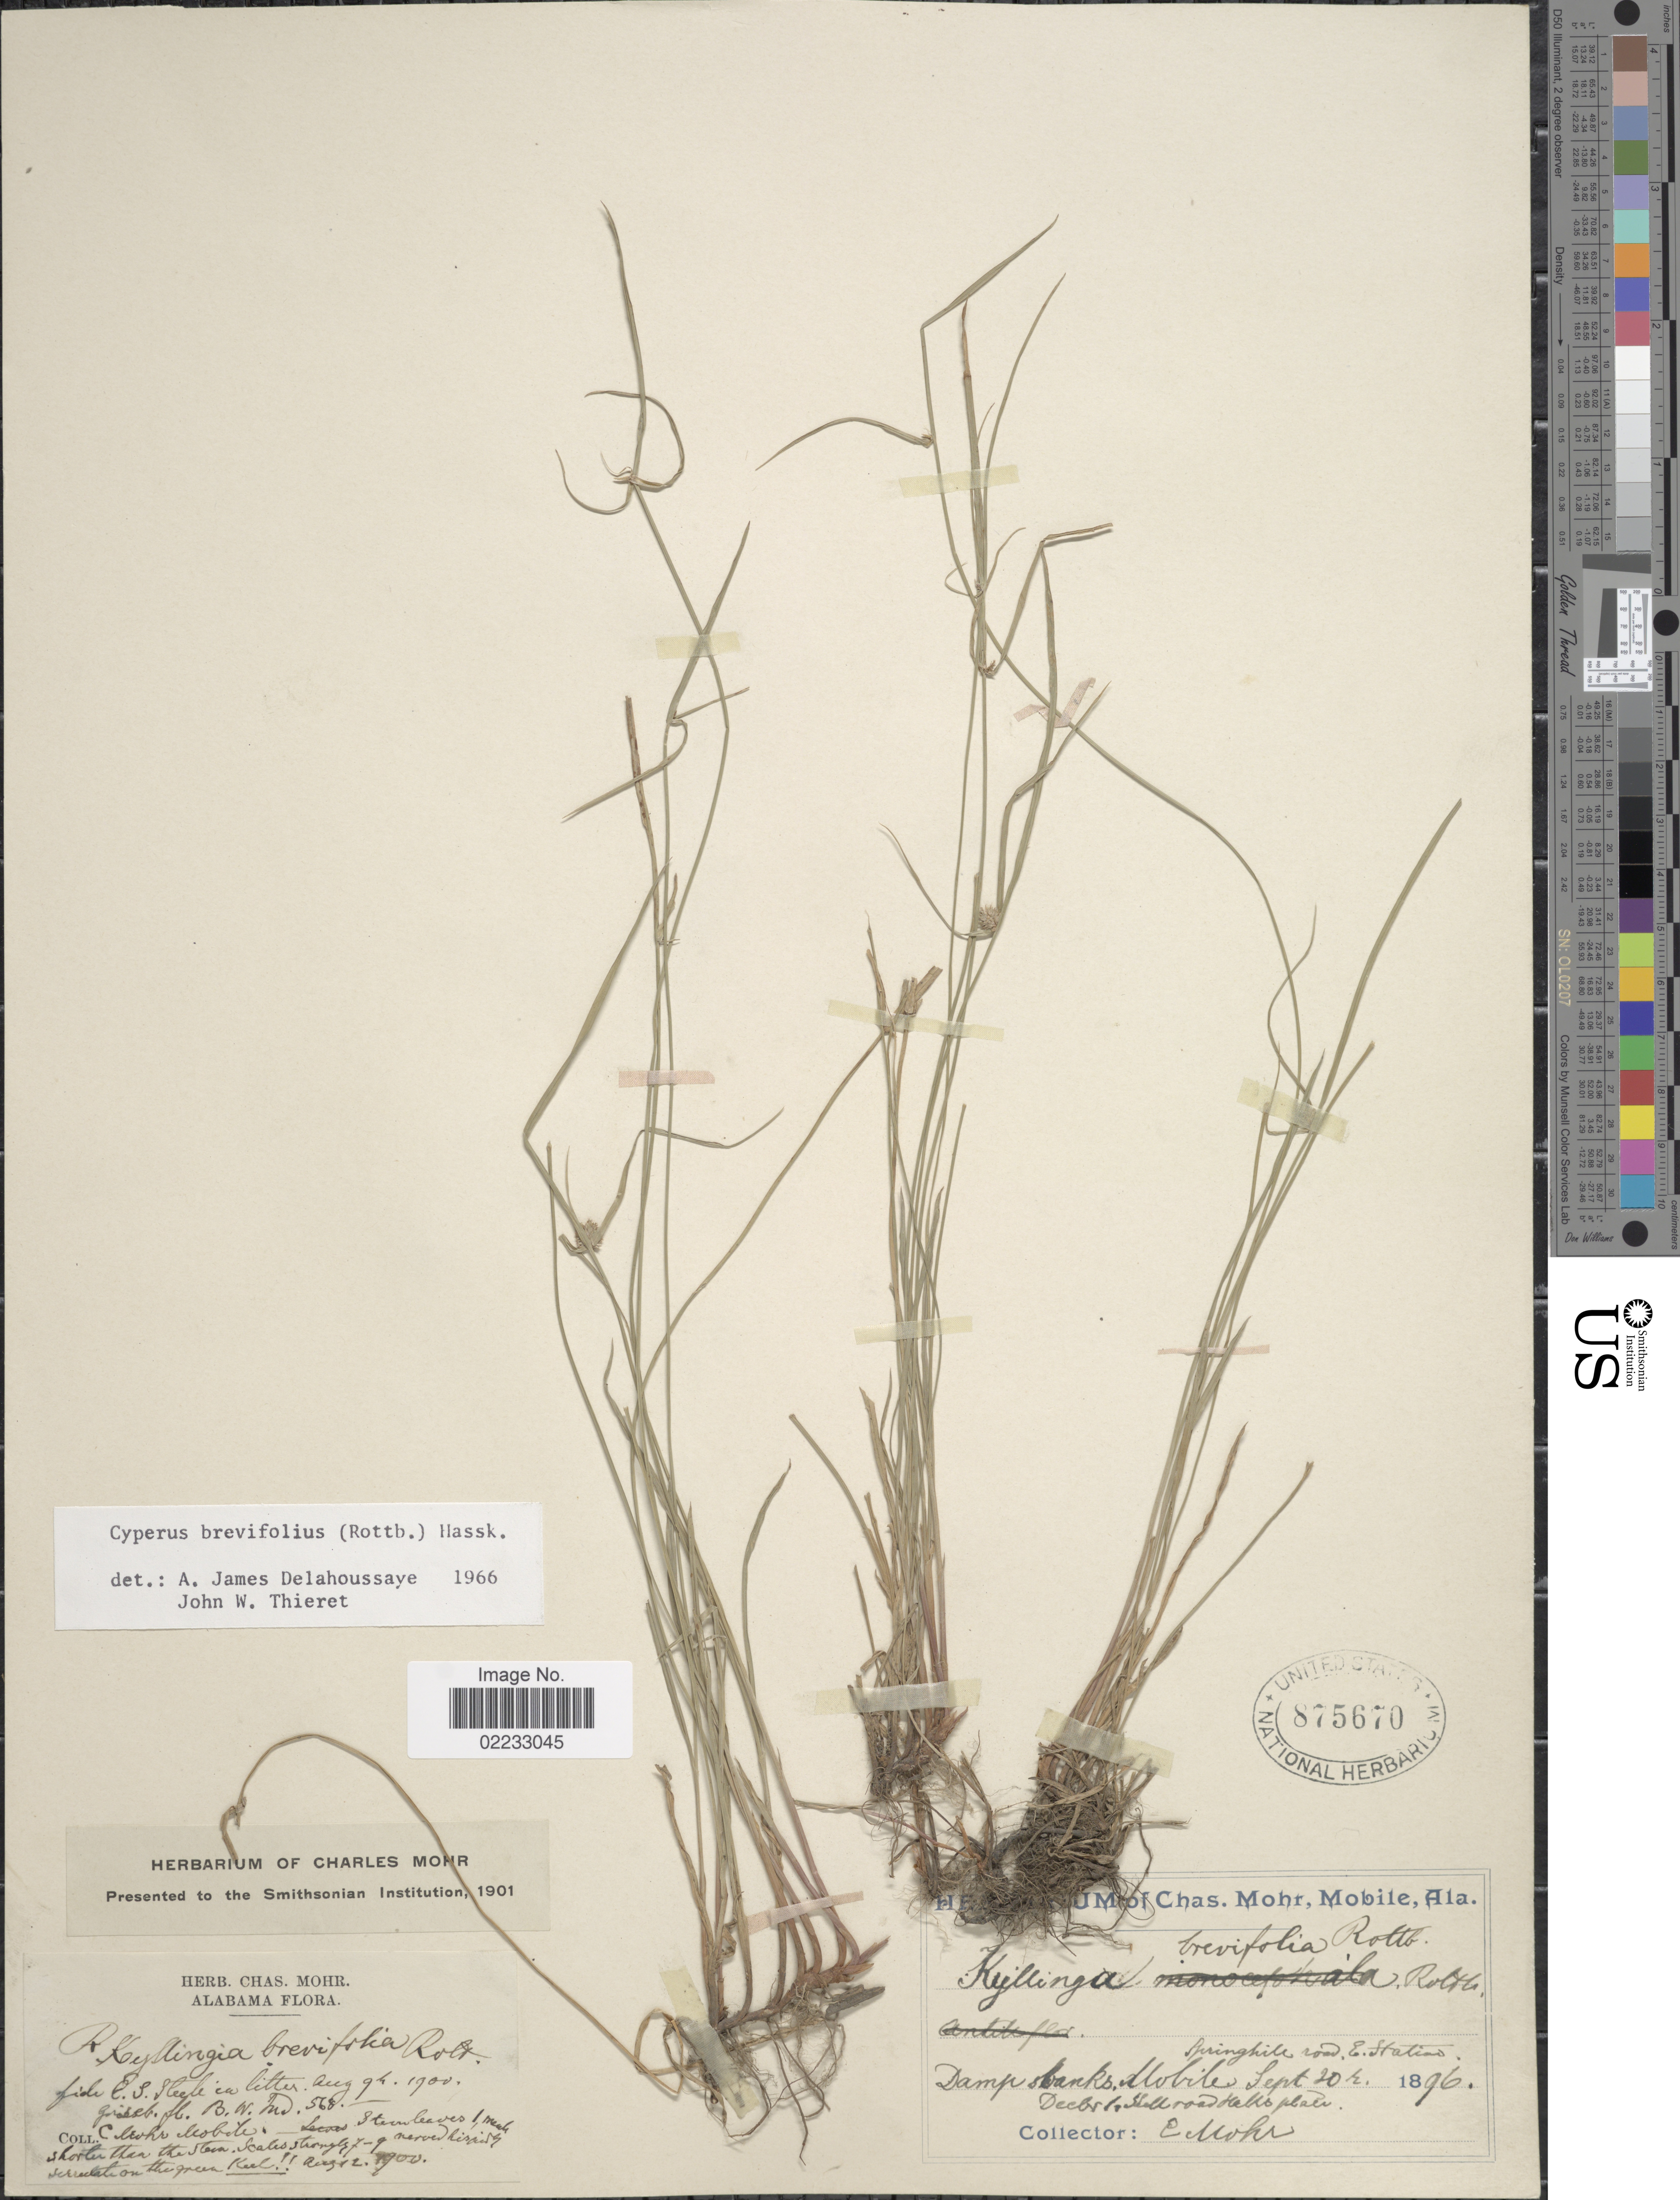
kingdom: Plantae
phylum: Tracheophyta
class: Liliopsida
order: Poales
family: Cyperaceae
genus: Cyperus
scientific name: Cyperus brevifolius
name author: (Rottb.) Hassk.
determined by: Strong, M. T., (US), Smithsonian Institution - National Museum of Natural History (UNITED STATES)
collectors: Mohr, C. T. (herbarium)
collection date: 1896-09-20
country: United States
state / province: Alabama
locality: Mobile, Springhill road, E. Station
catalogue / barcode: US 875670